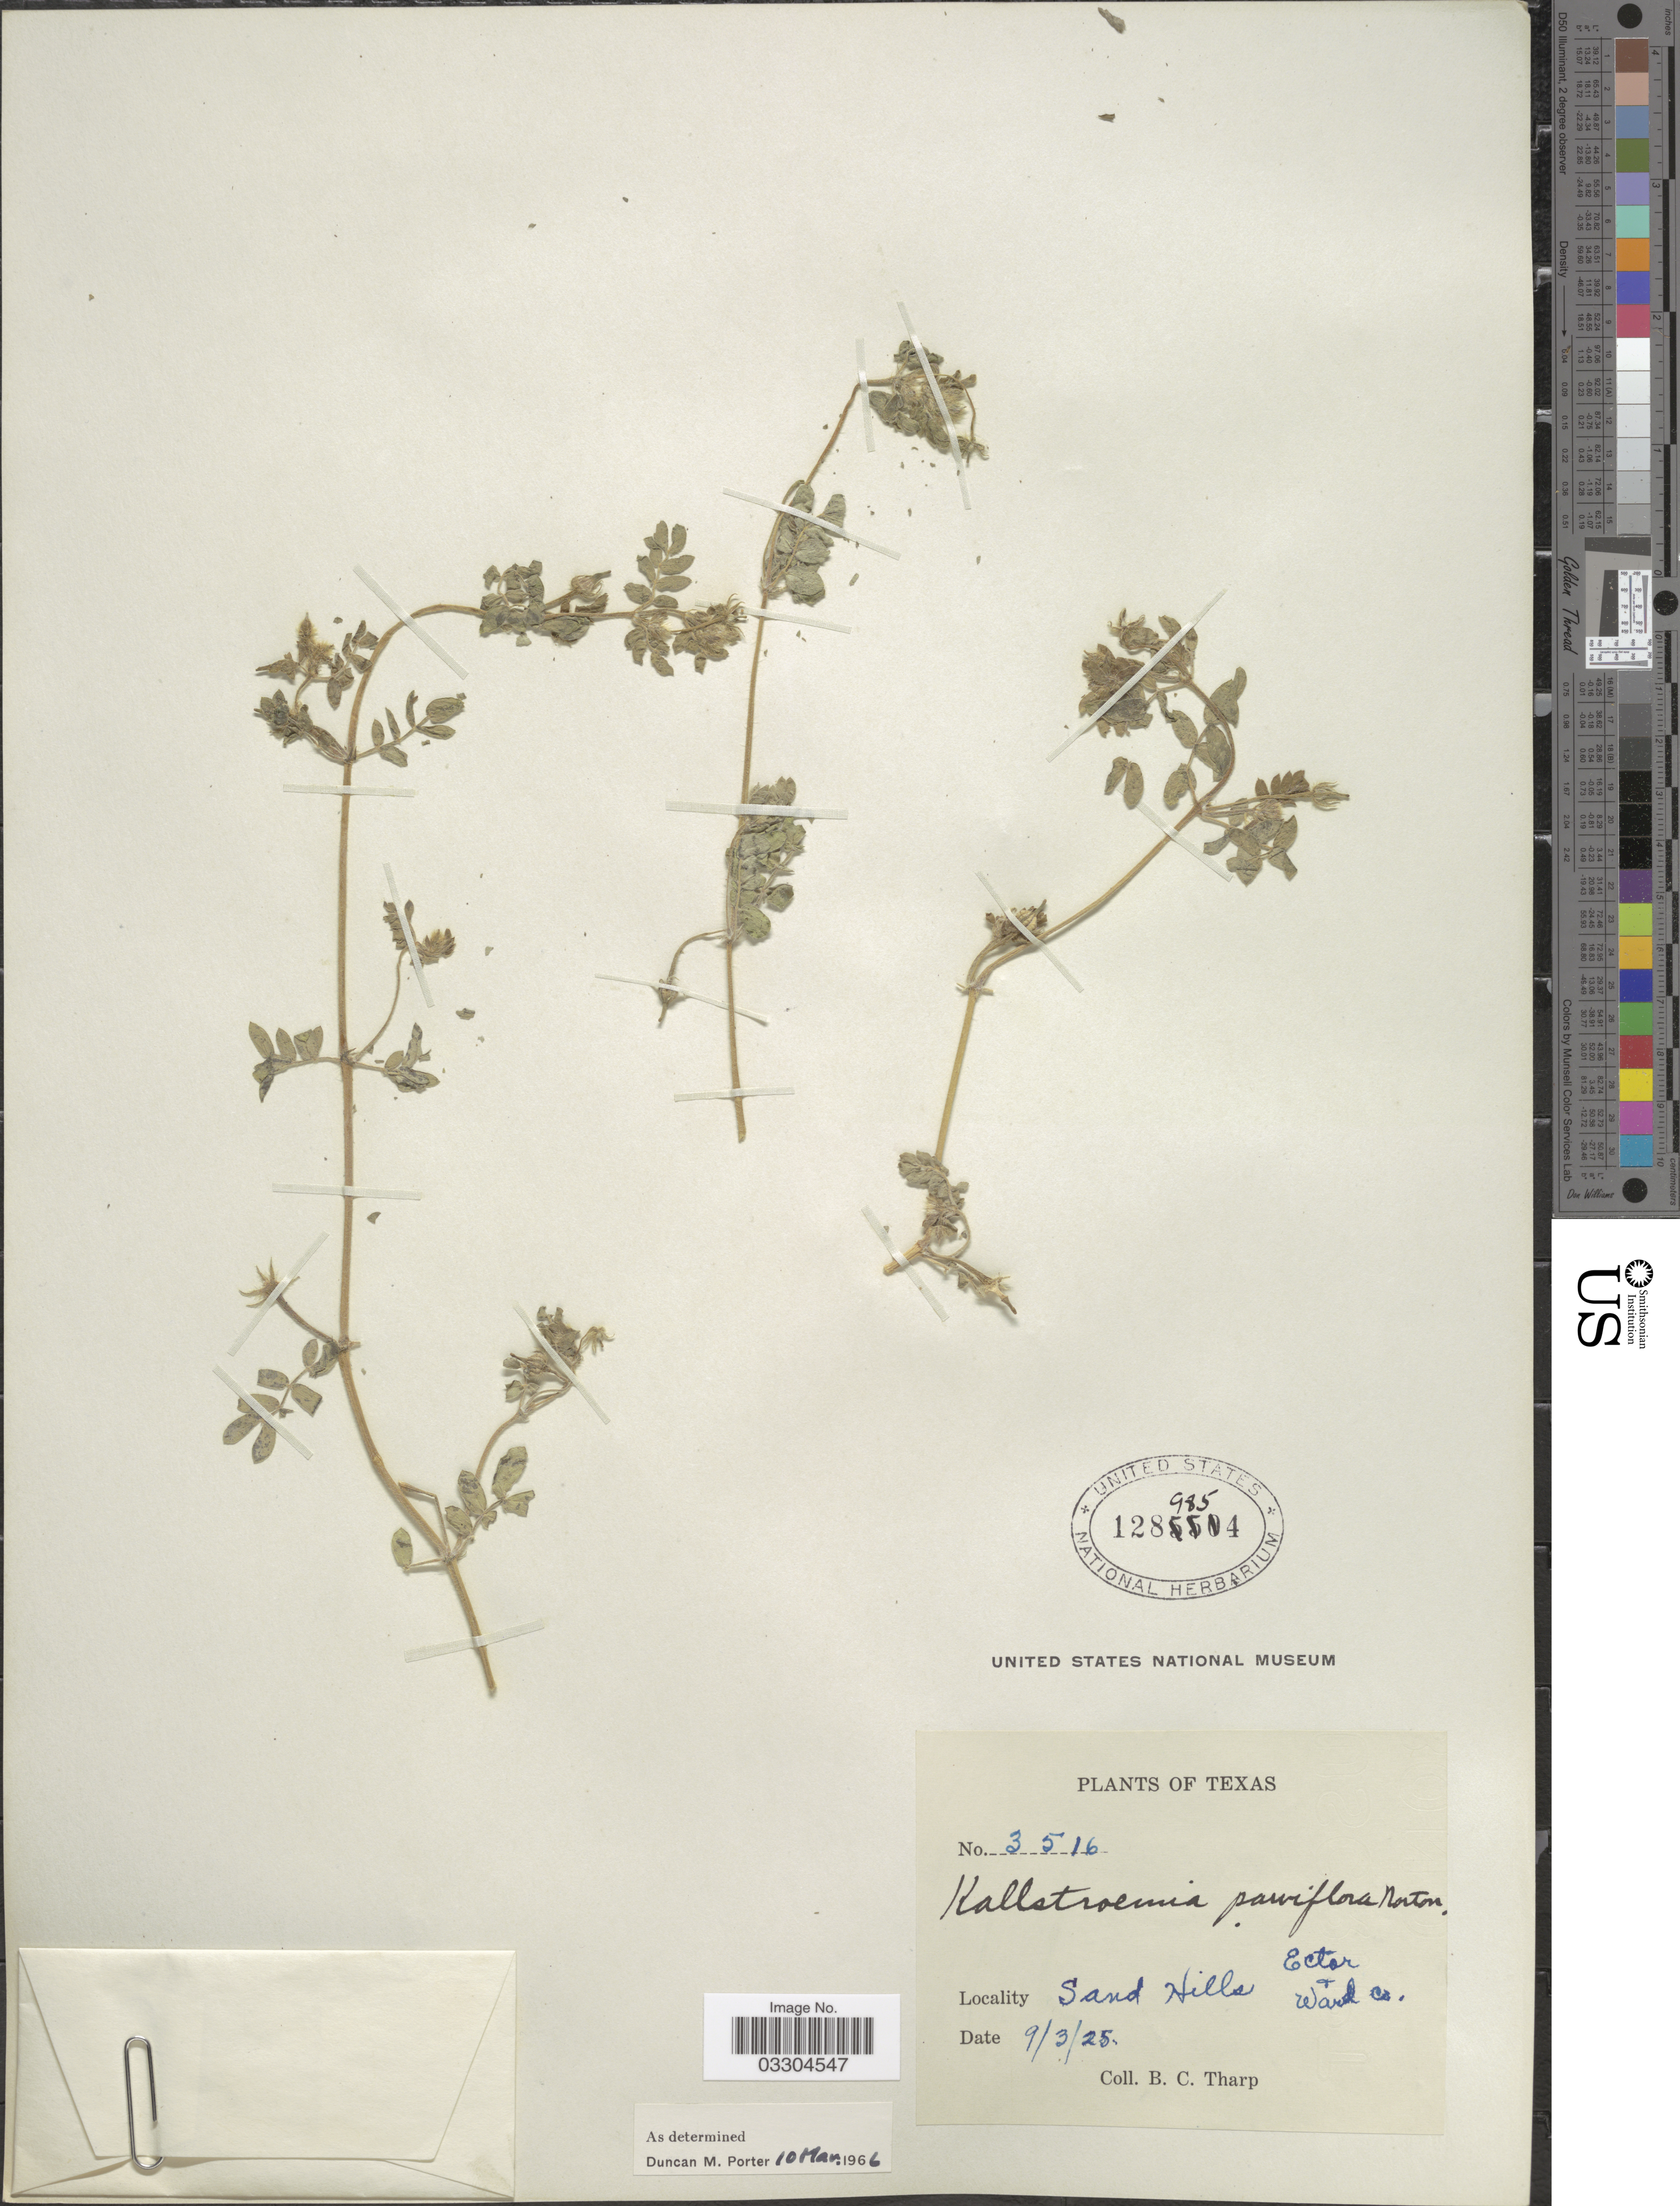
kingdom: Plantae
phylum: Tracheophyta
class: Magnoliopsida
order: Zygophyllales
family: Zygophyllaceae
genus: Kallstroemia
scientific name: Kallstroemia parviflora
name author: Norton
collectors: B. C. Tharp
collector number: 3516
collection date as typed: Transcribed d/m/y: 3/9/25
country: United States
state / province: Texas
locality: Sand Hills. Ector & Ward Co.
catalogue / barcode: US 1289854